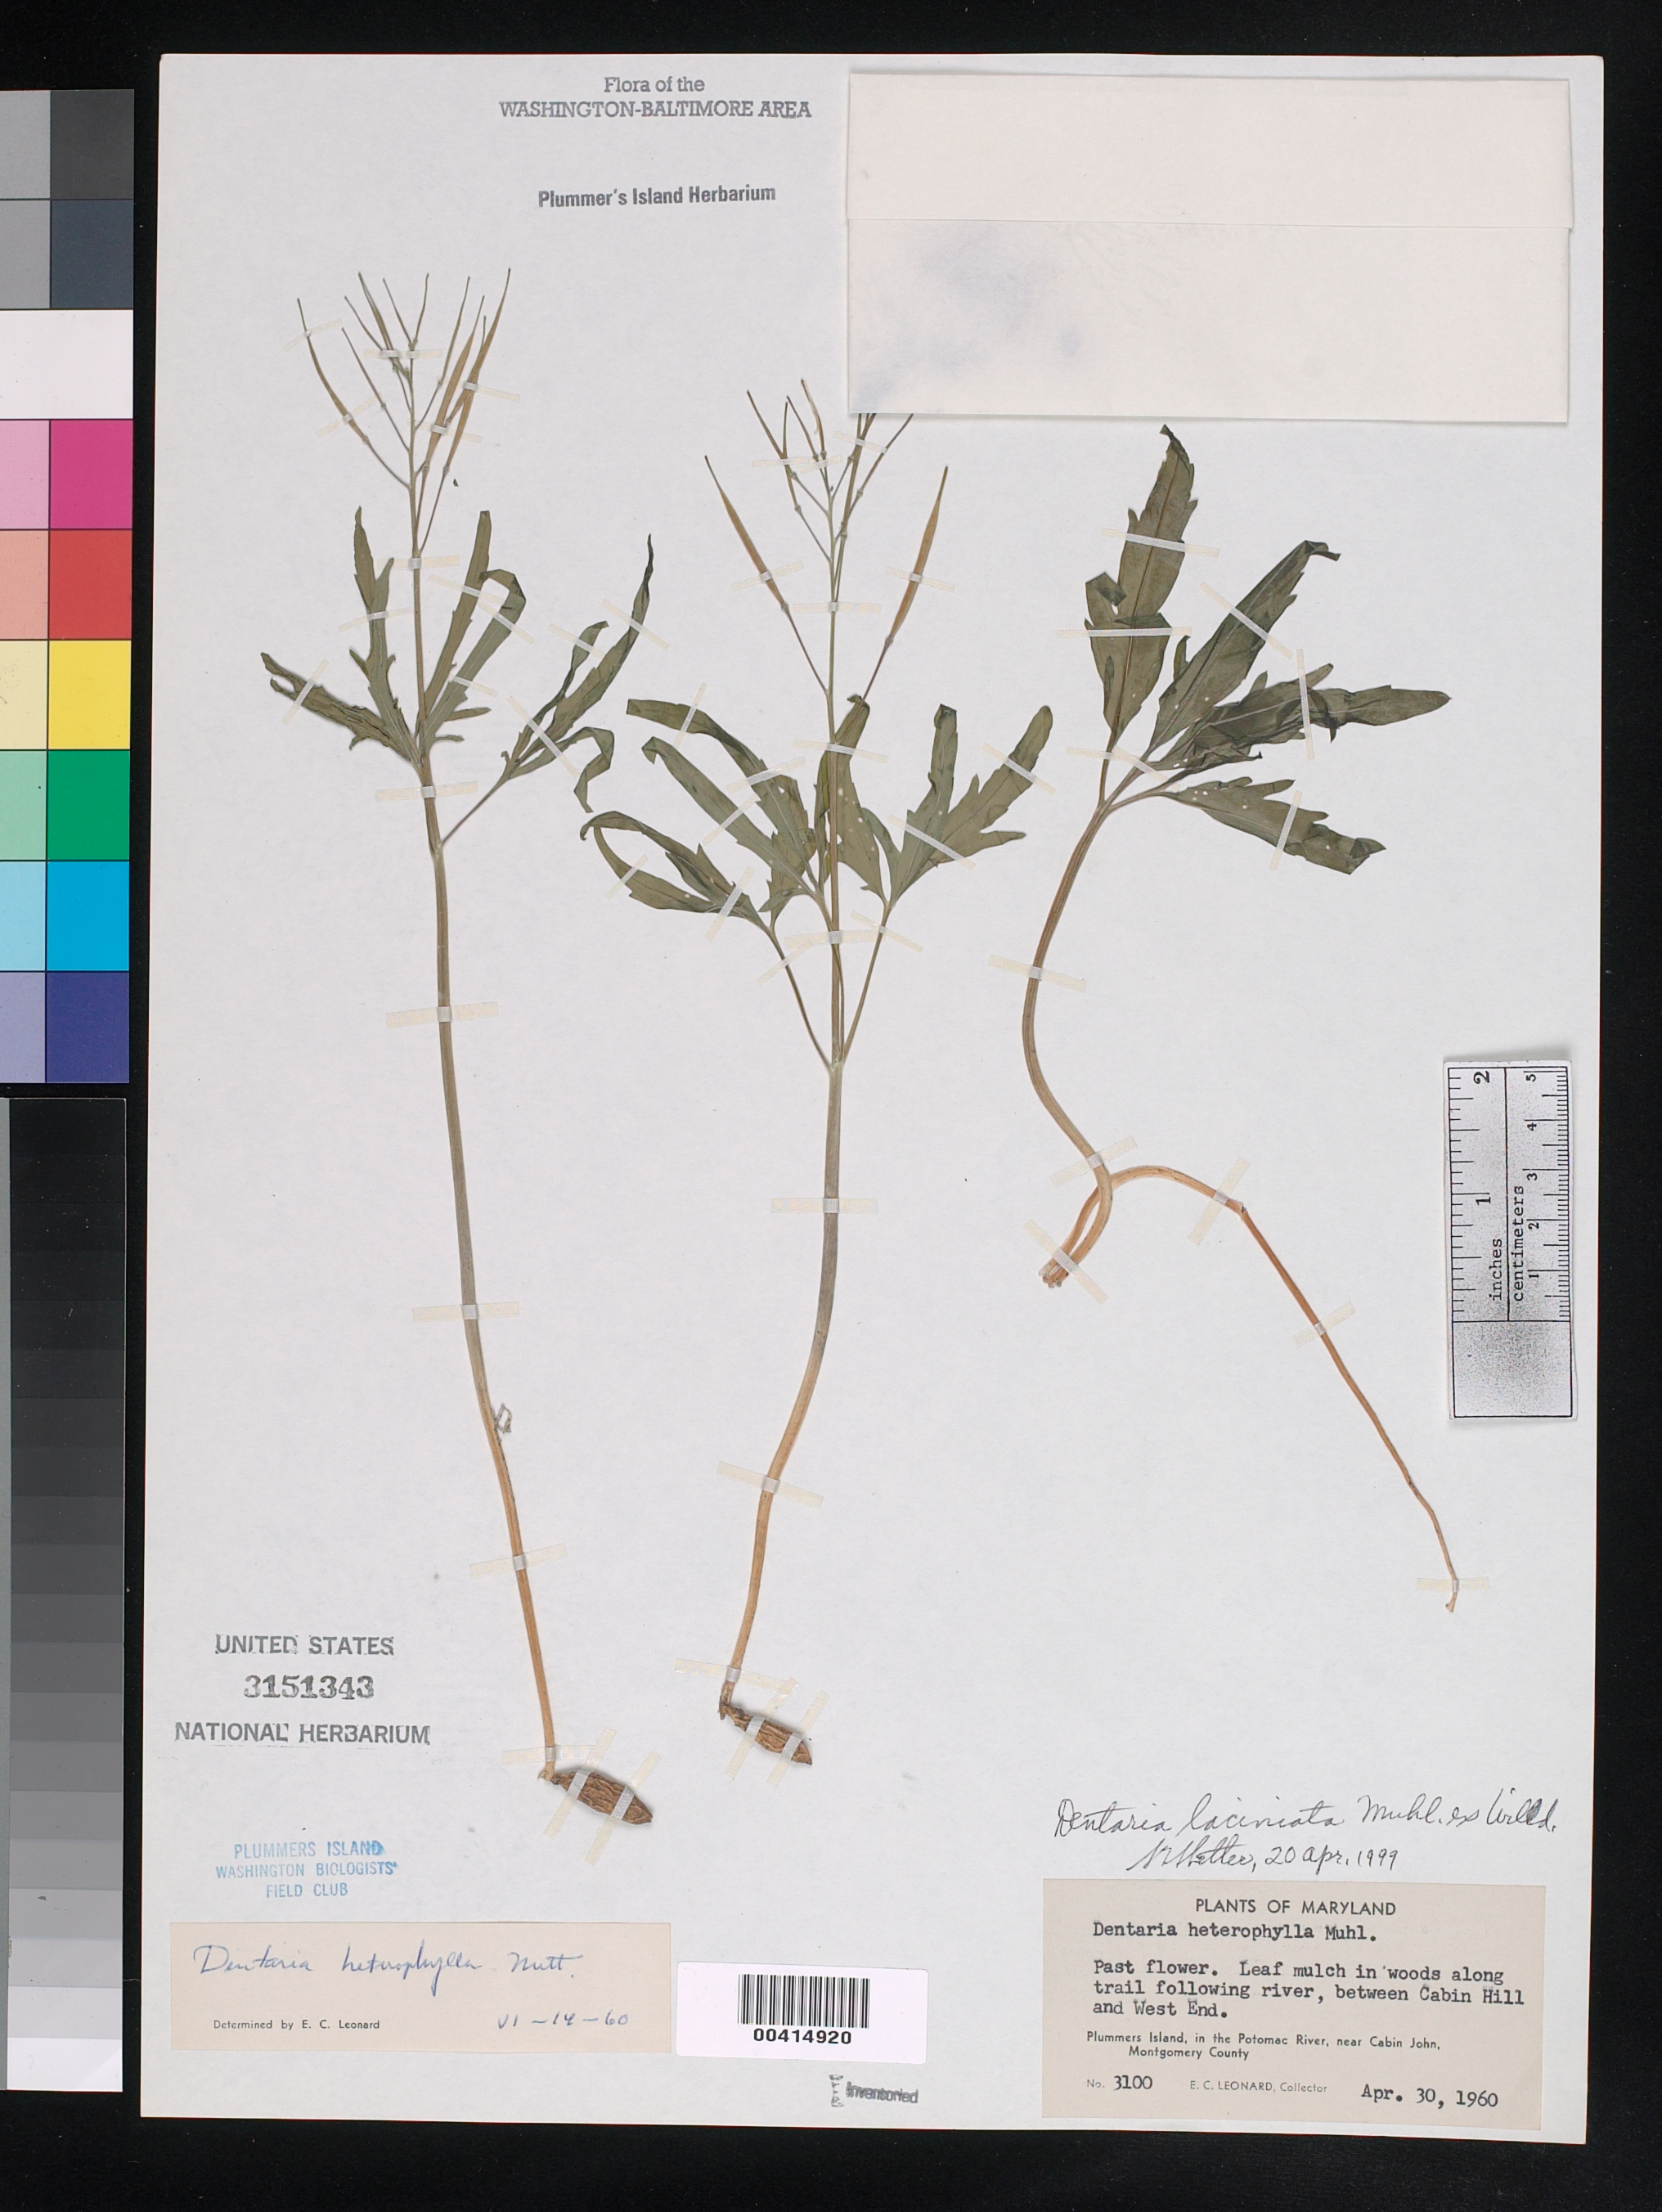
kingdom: Plantae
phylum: Tracheophyta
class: Magnoliopsida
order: Brassicales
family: Brassicaceae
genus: Cardamine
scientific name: Cardamine angustata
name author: O.E. Schulz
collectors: E. C. Leonard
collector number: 3100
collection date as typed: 30 Apr 1960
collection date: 1960-04-30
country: United States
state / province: Maryland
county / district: Montgomery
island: Plummers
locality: Plummer's Island; along trail following river, between Cabin Hill and west end C. & O. Canal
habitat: Leaf mulch in woods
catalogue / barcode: US 3151343